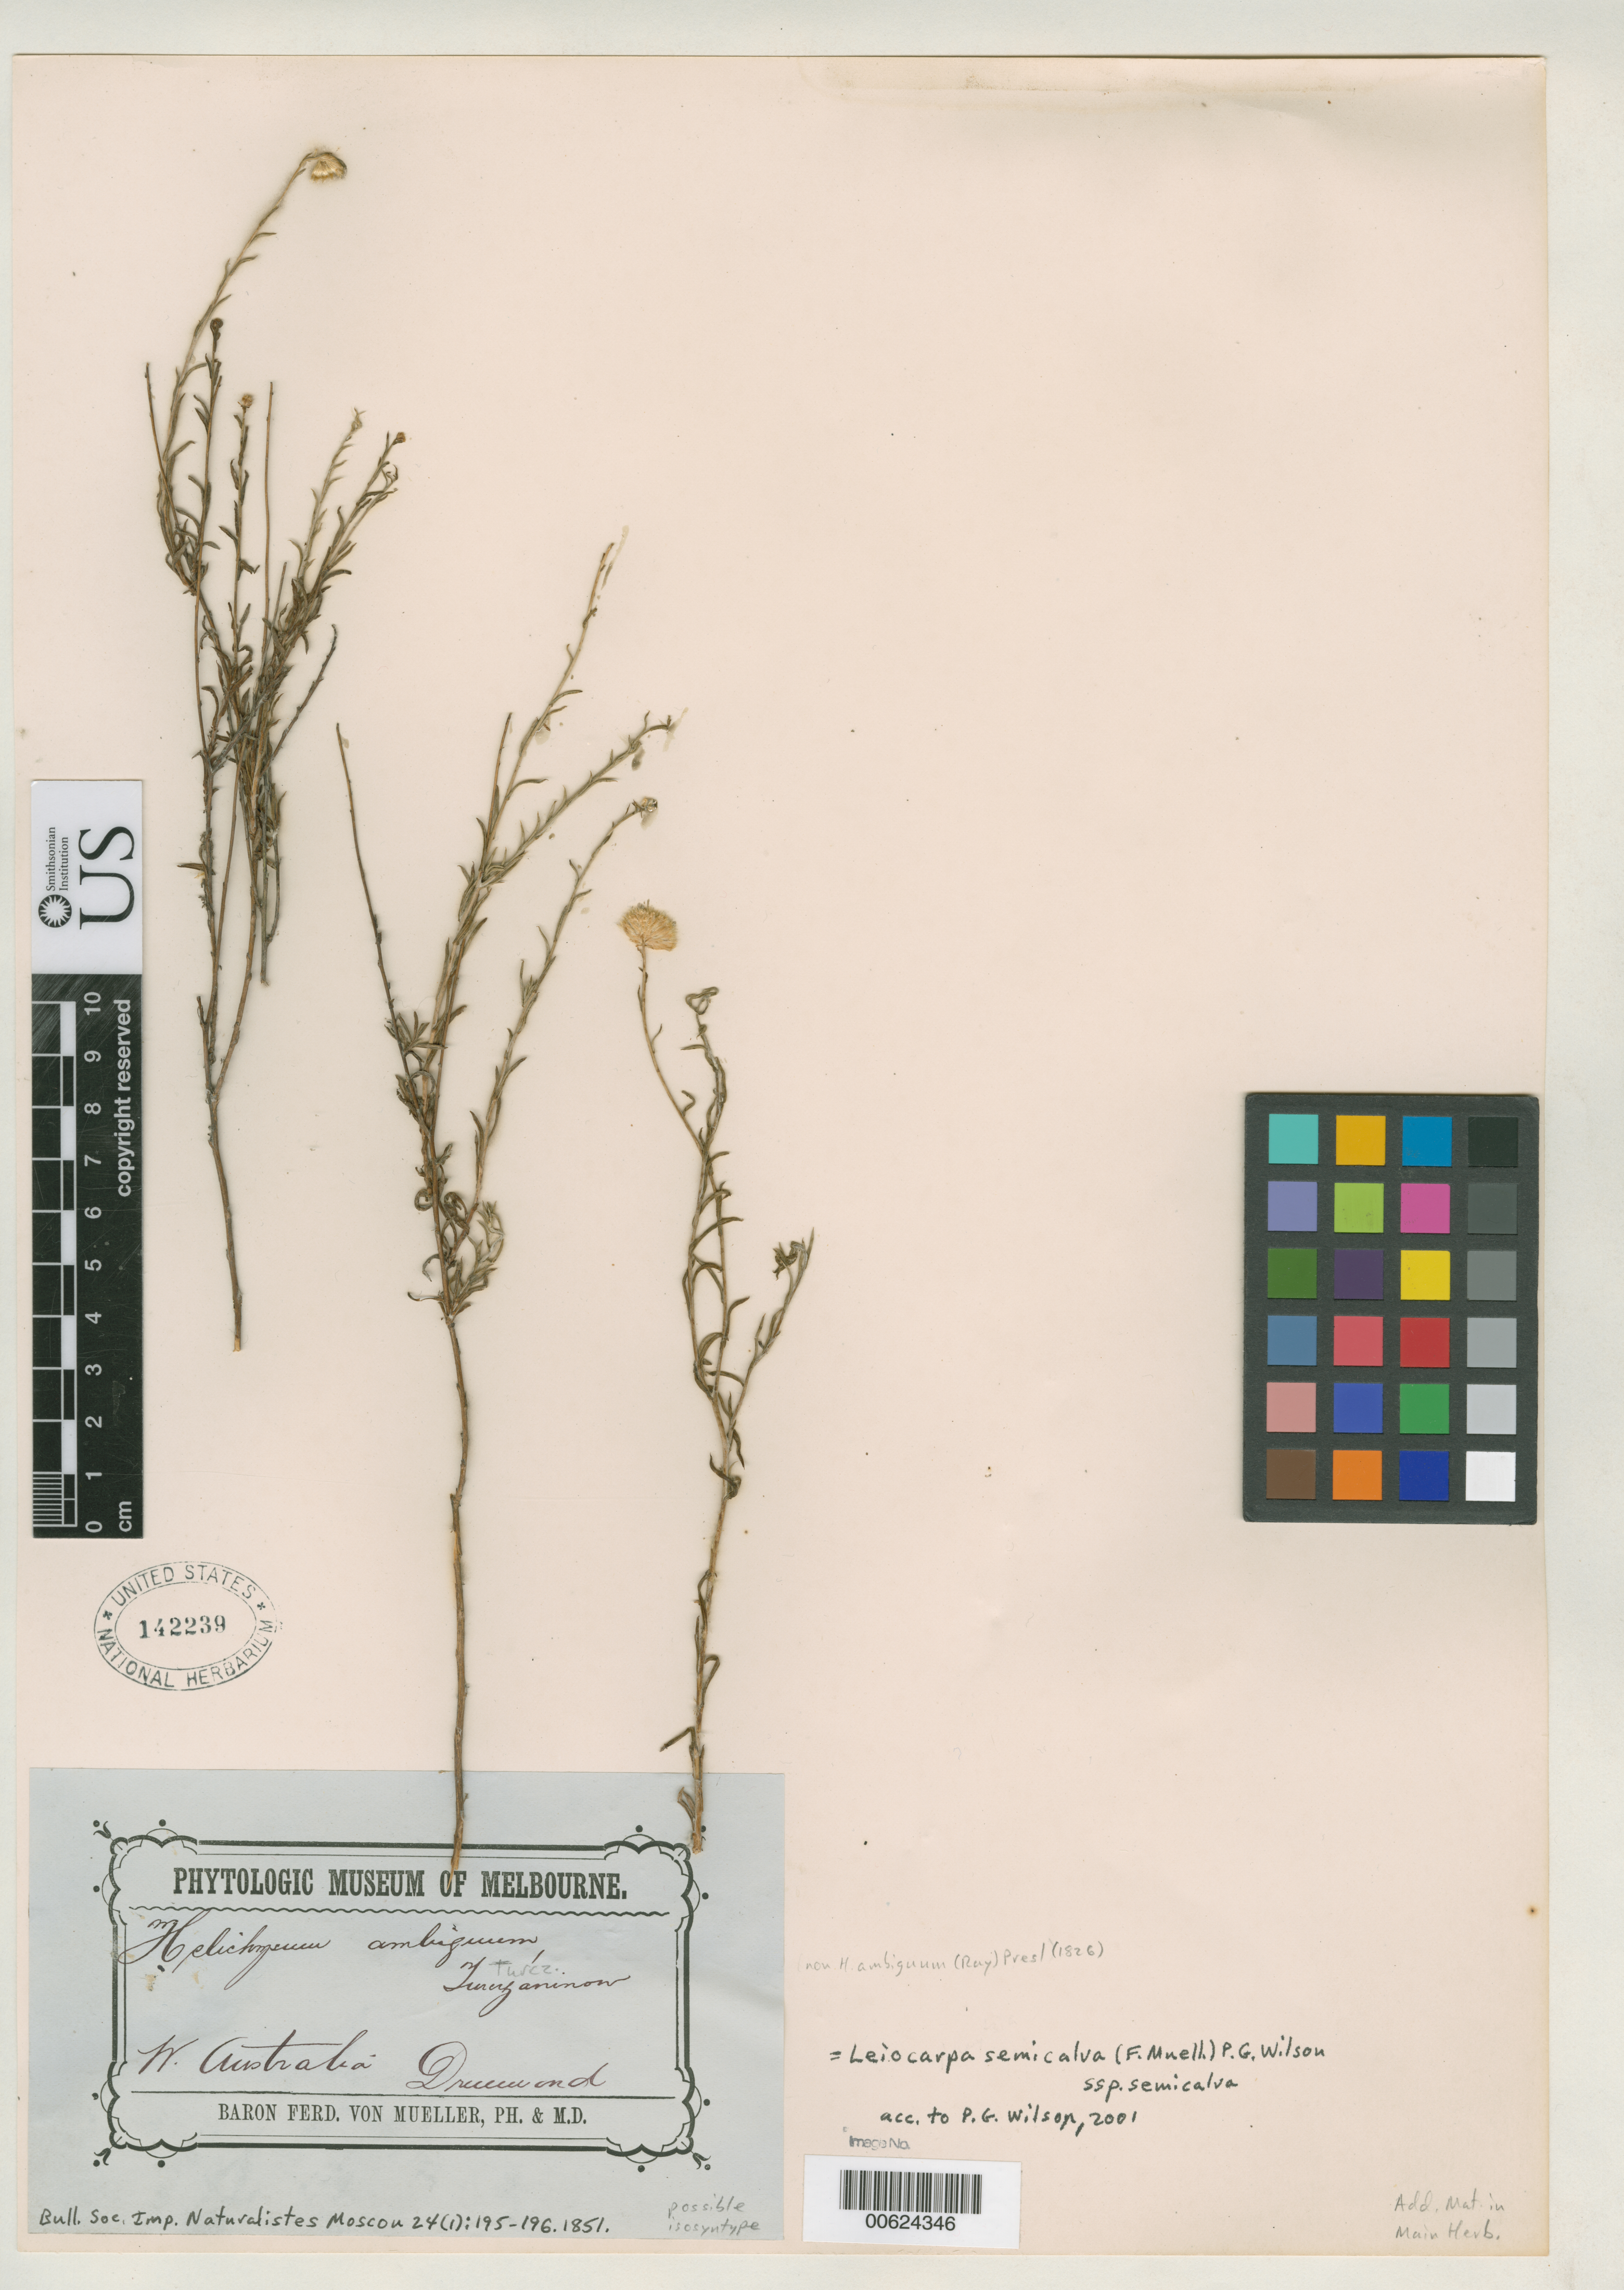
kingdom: Plantae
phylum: Tracheophyta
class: Magnoliopsida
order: Asterales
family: Asteraceae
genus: Helichrysum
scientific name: Helichrysum ambiguum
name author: Turcz.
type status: Possible Isosyntype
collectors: J. Drummond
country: Australia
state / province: Western Australia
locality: W. Australia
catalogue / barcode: US 142239